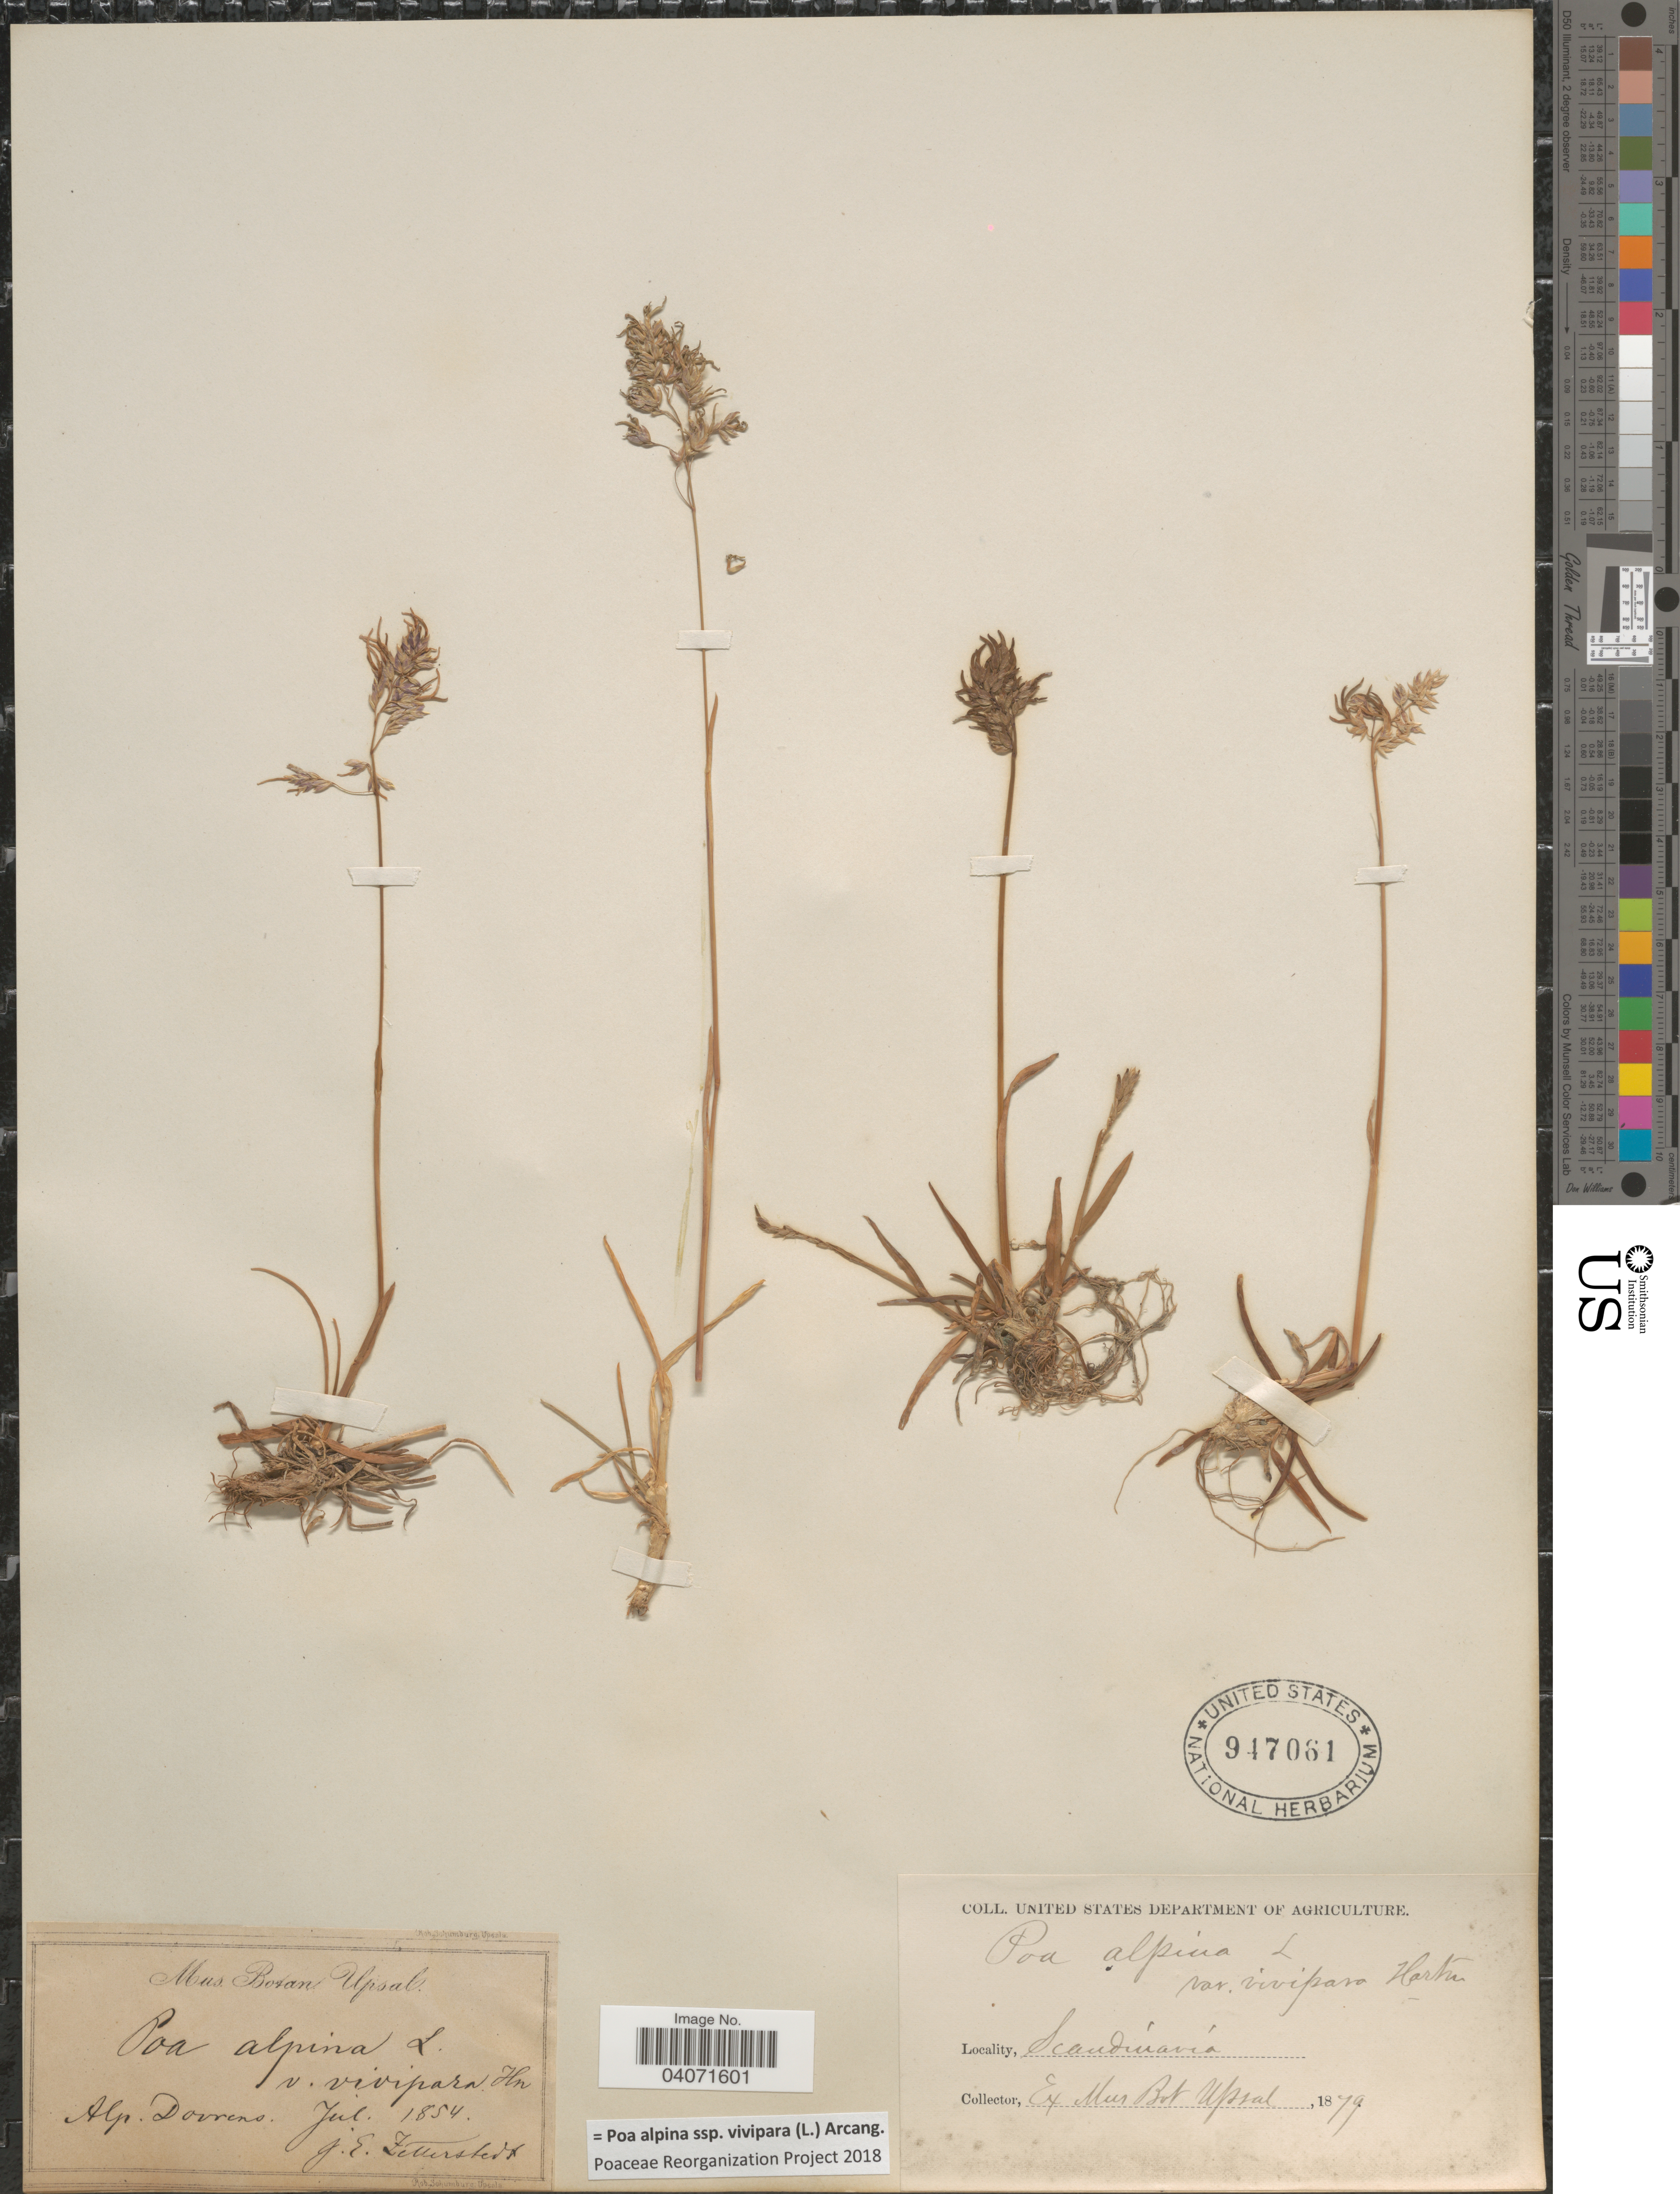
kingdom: Plantae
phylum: Tracheophyta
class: Liliopsida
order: Poales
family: Poaceae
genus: Poa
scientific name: Poa alpina subsp. vivipara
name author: (L.) Arcang.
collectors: J.E. Zetterstedt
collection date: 1854-07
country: Norway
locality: Alp. Dovrens. Scandinavia.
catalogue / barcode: US 947061